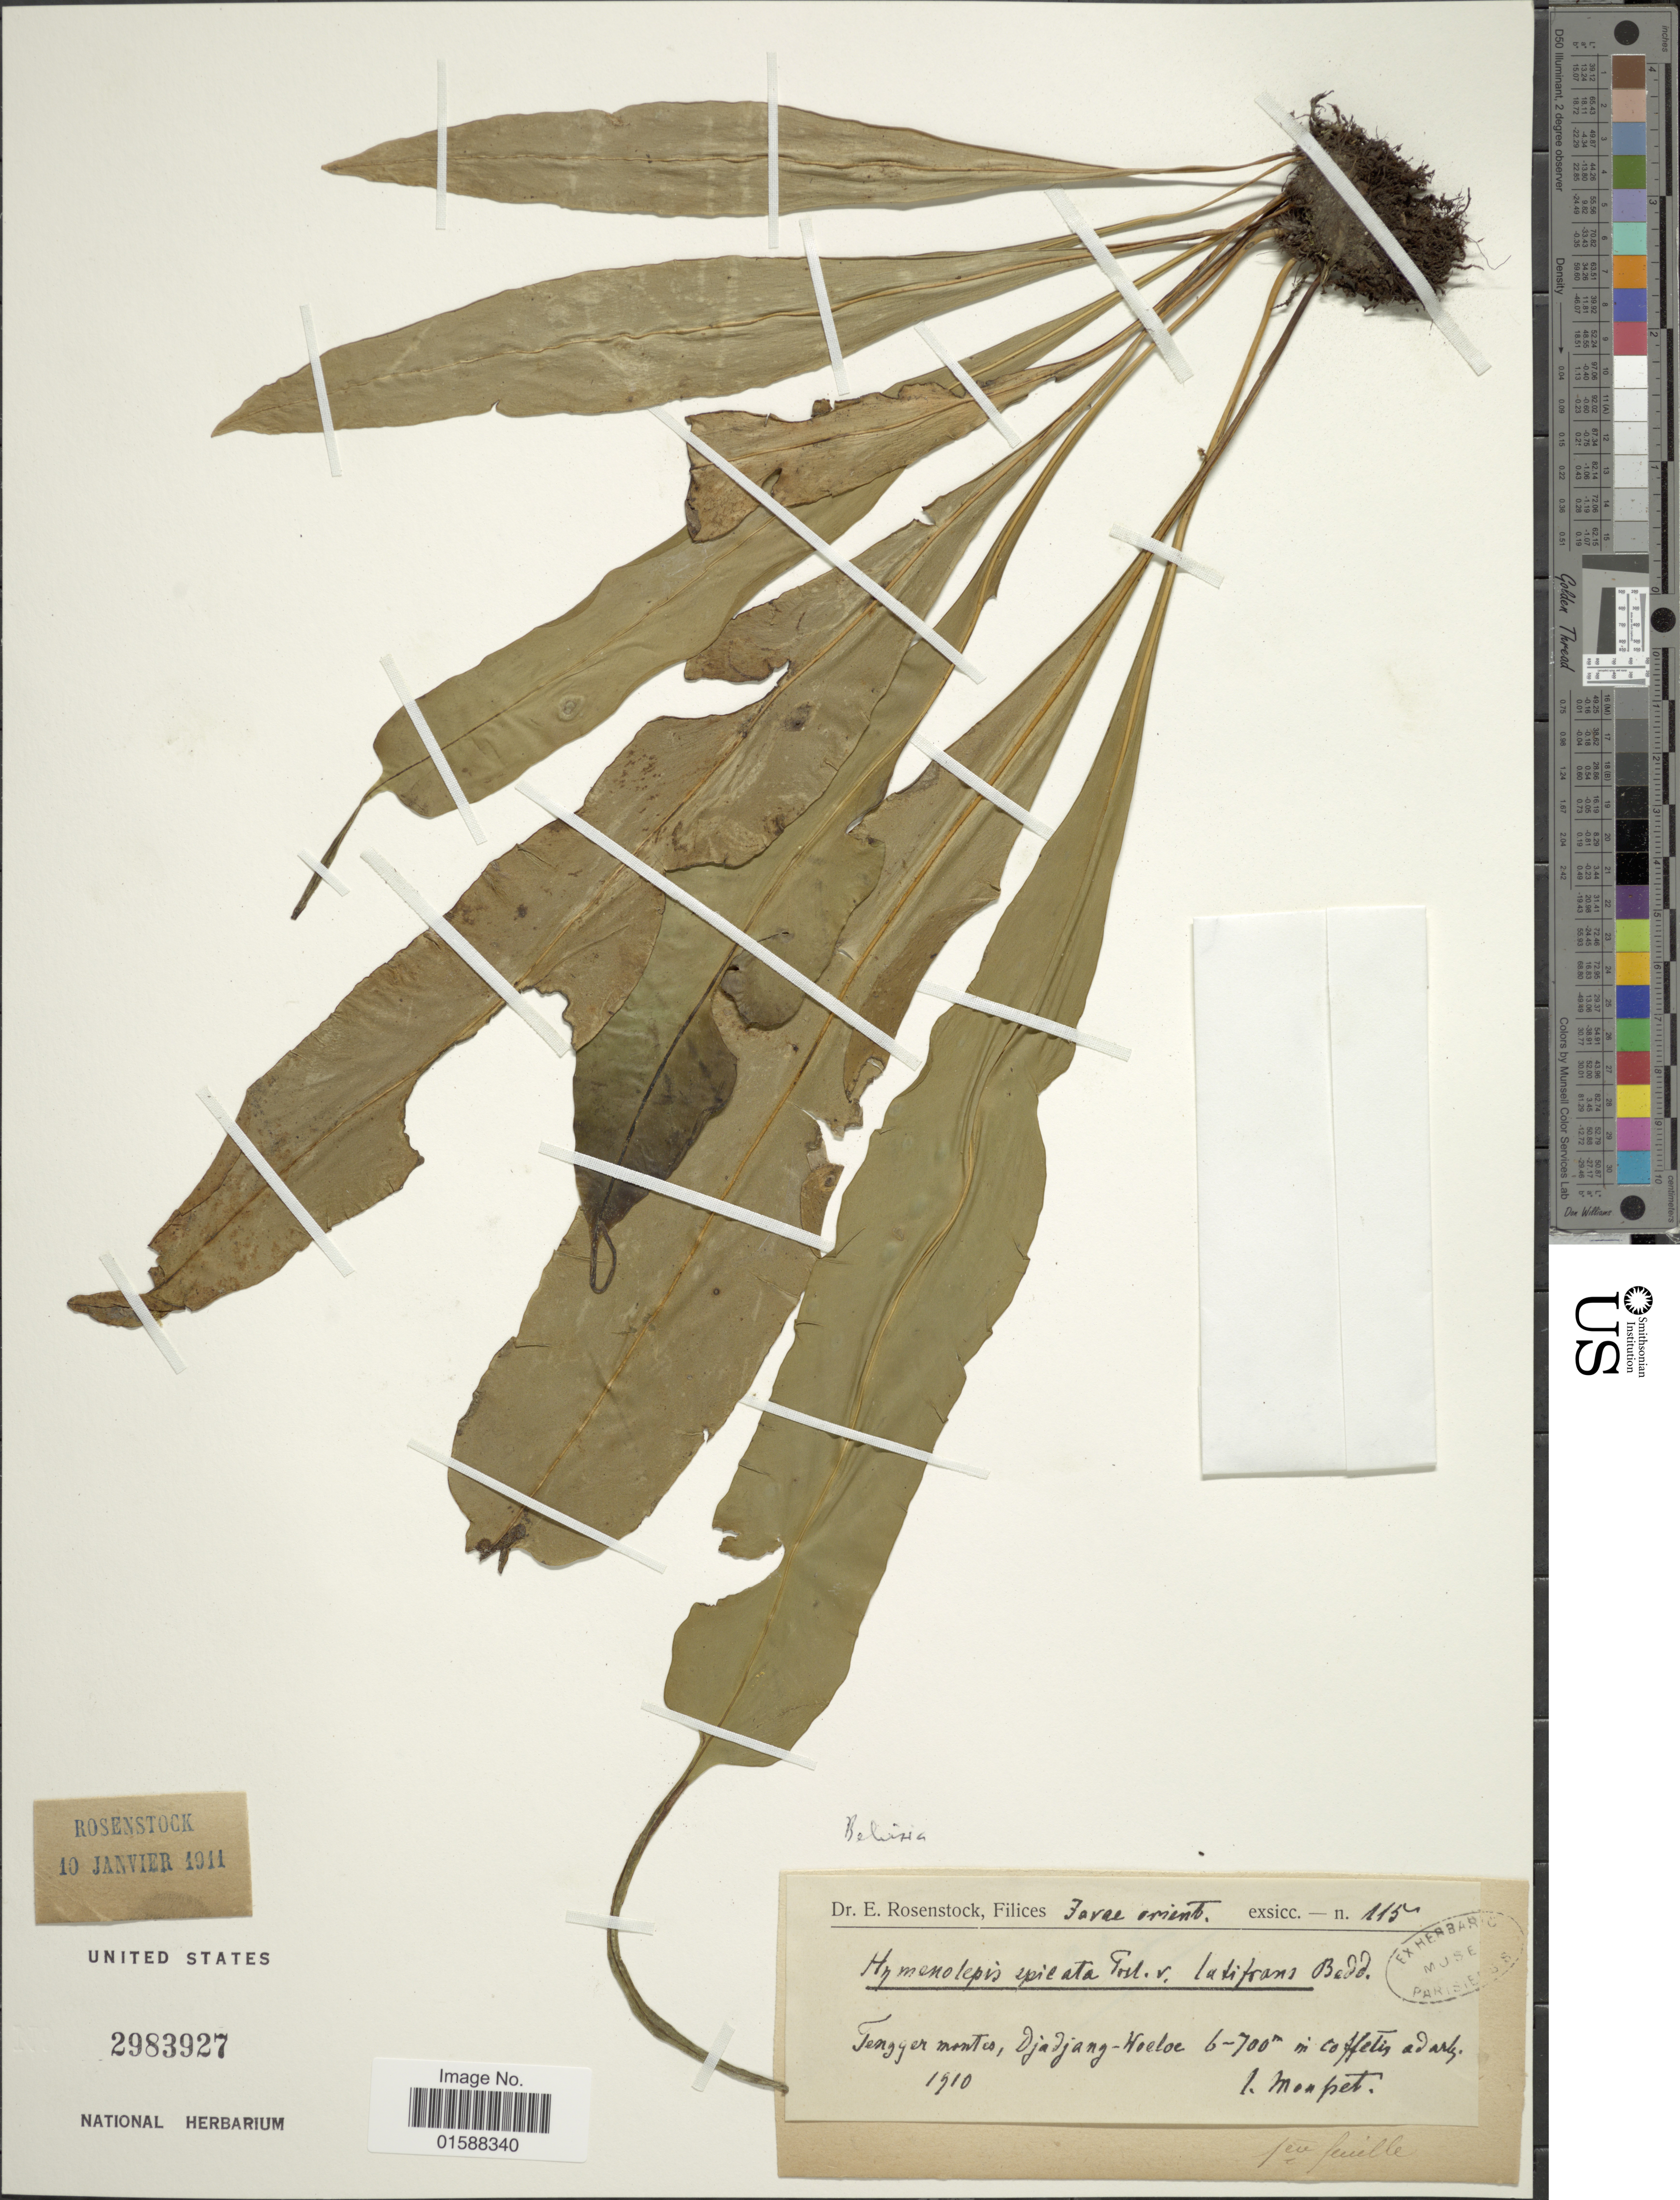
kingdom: Plantae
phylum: Tracheophyta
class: Polypodiopsida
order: Polypodiales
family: Polypodiaceae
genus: Lepisorus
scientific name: Lepisorus spicatus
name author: (L. f.) Li S. Wang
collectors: Mousset, --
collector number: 115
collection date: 1910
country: Indonesia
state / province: Java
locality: Tengger montes, Djadjang-Hoeloe, in coffetis ad arb.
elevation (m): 600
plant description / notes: Corrected "Tenger montes, Djadjang-Woeloe" to "Tengger montes, Djadjang-Hoeloe, in coffetis ad arb."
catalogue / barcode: US 2983927